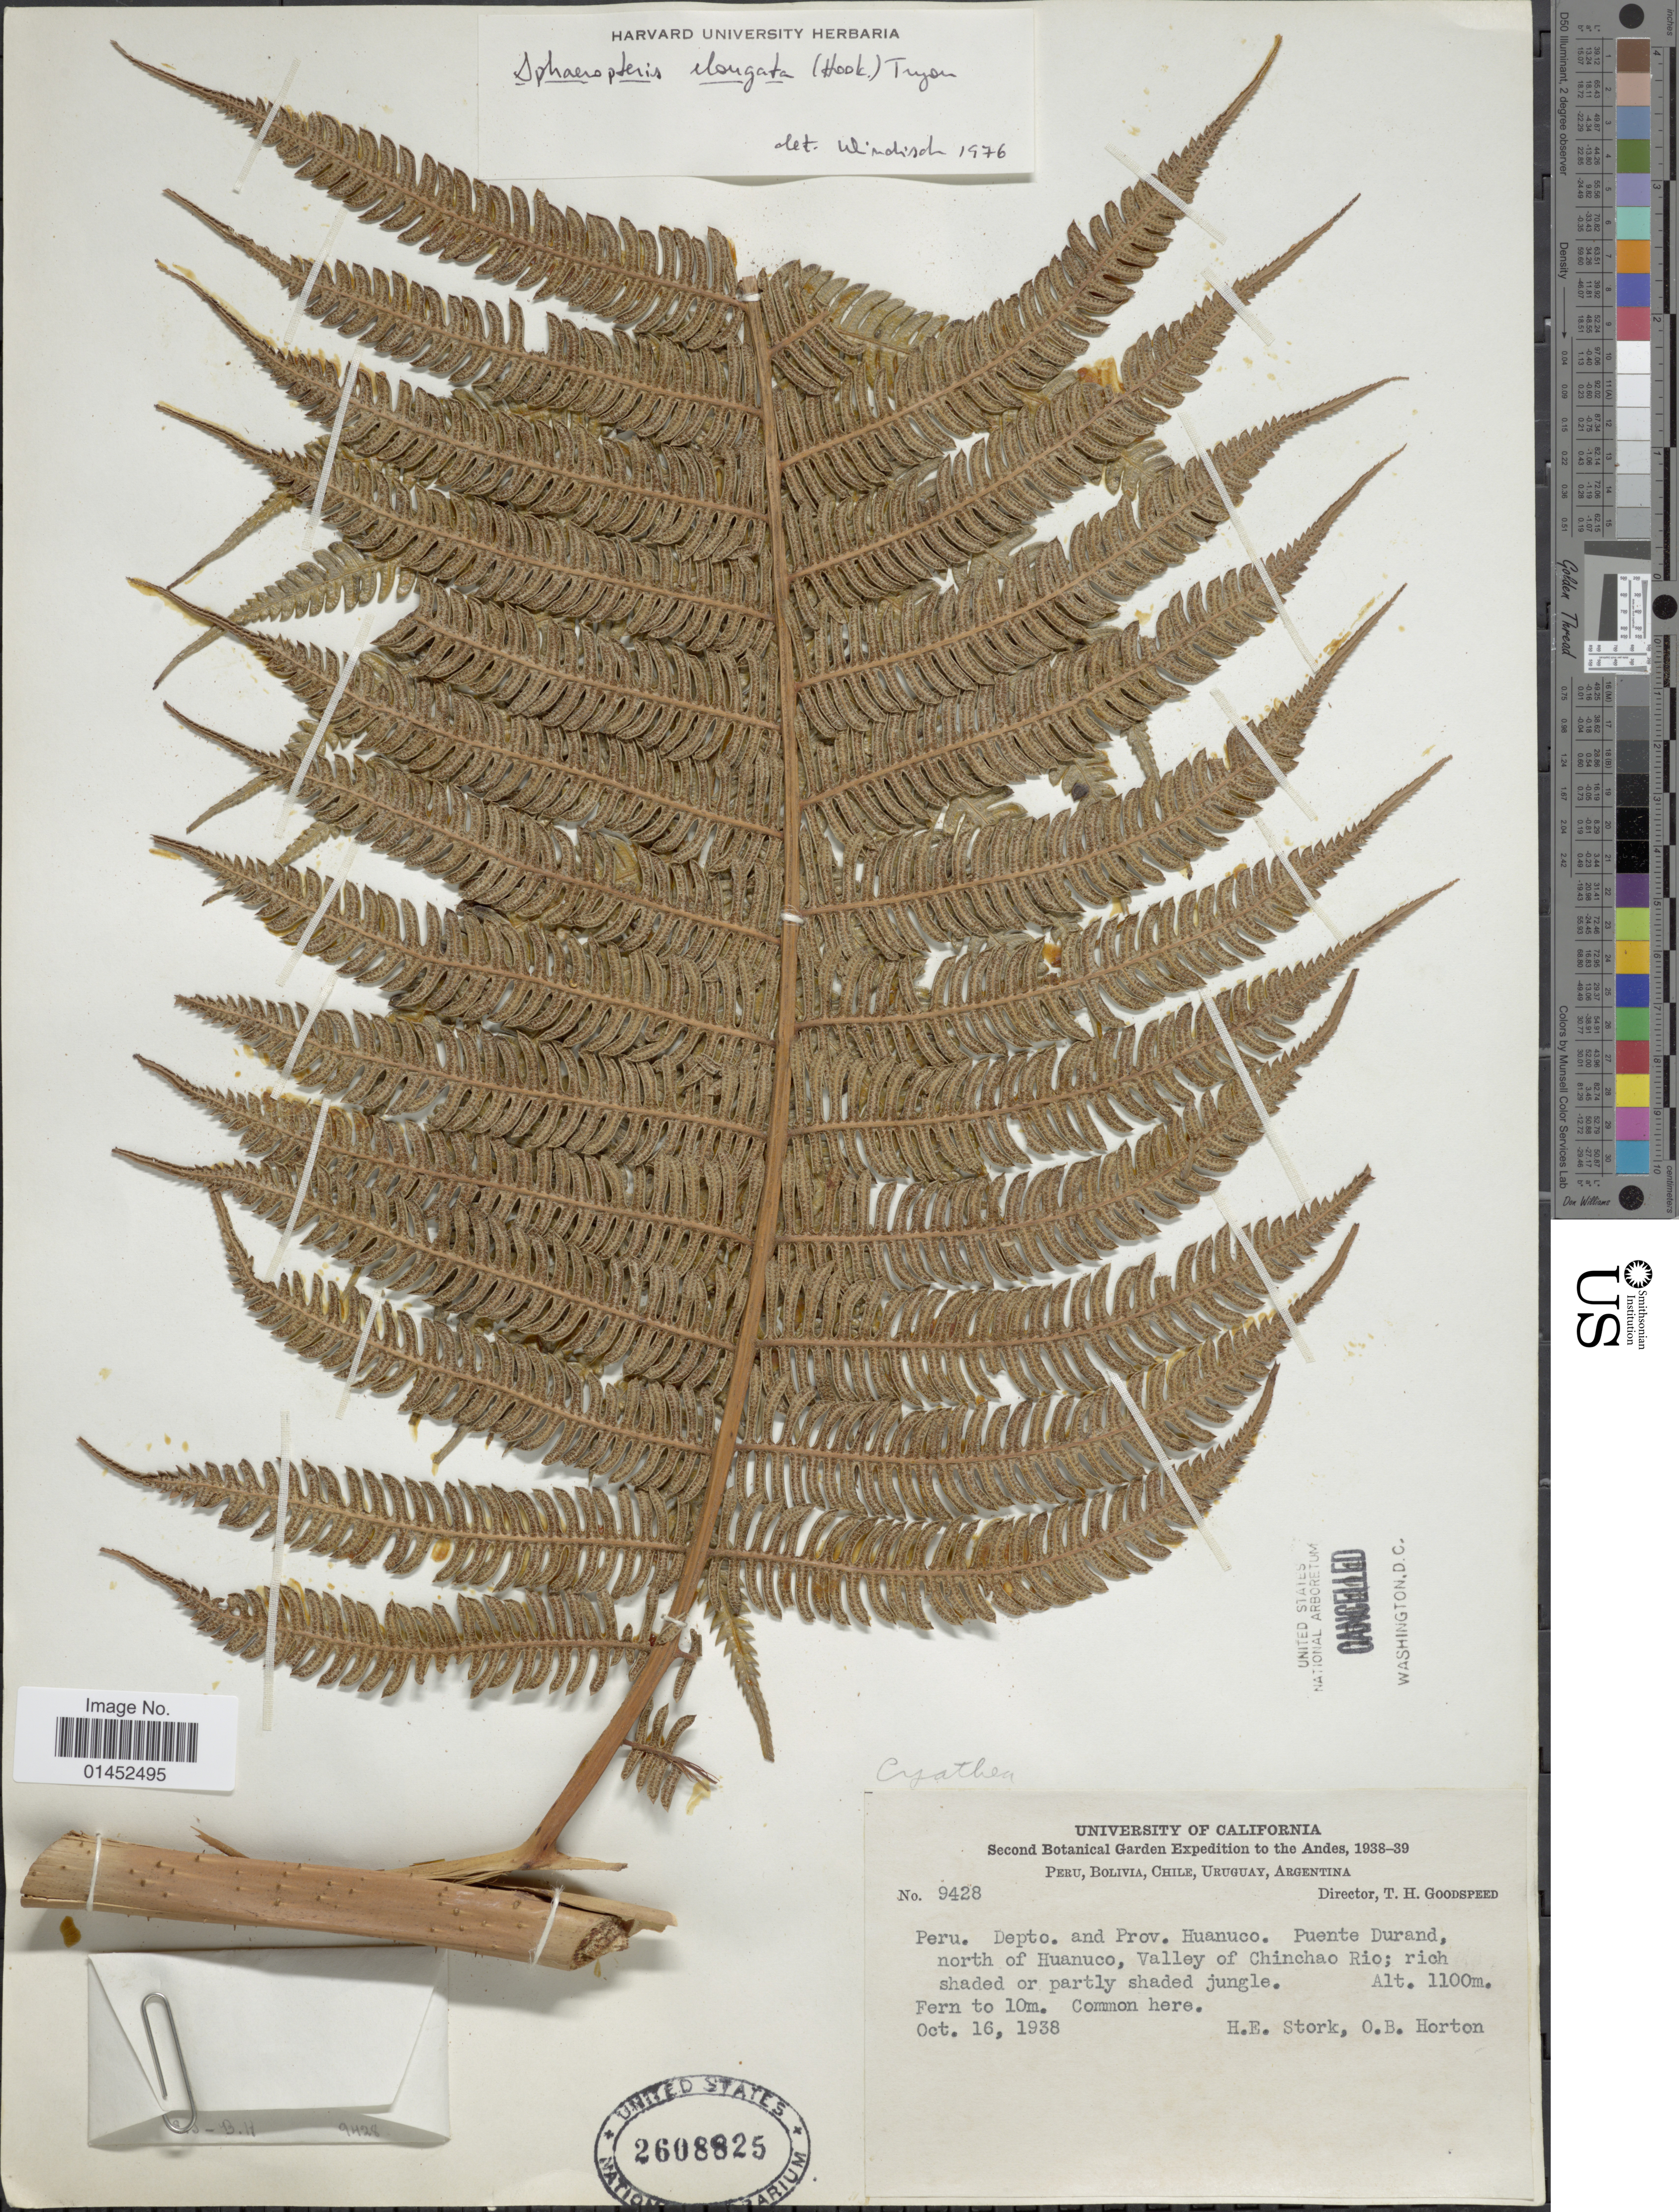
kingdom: Plantae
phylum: Tracheophyta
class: Polypodiopsida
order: Cyatheales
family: Cyatheaceae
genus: Cyathea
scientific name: Cyathea poeppigii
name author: (Hook.) Domin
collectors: H. E. Stork & O. B. Horton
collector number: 9428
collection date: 1938-10-16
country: Peru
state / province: Huánuco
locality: Depto and Prov. Huanuco. Puente Durand, north of Huanuco, Valley of CChinchao Rio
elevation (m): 1100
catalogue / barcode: US 2608825